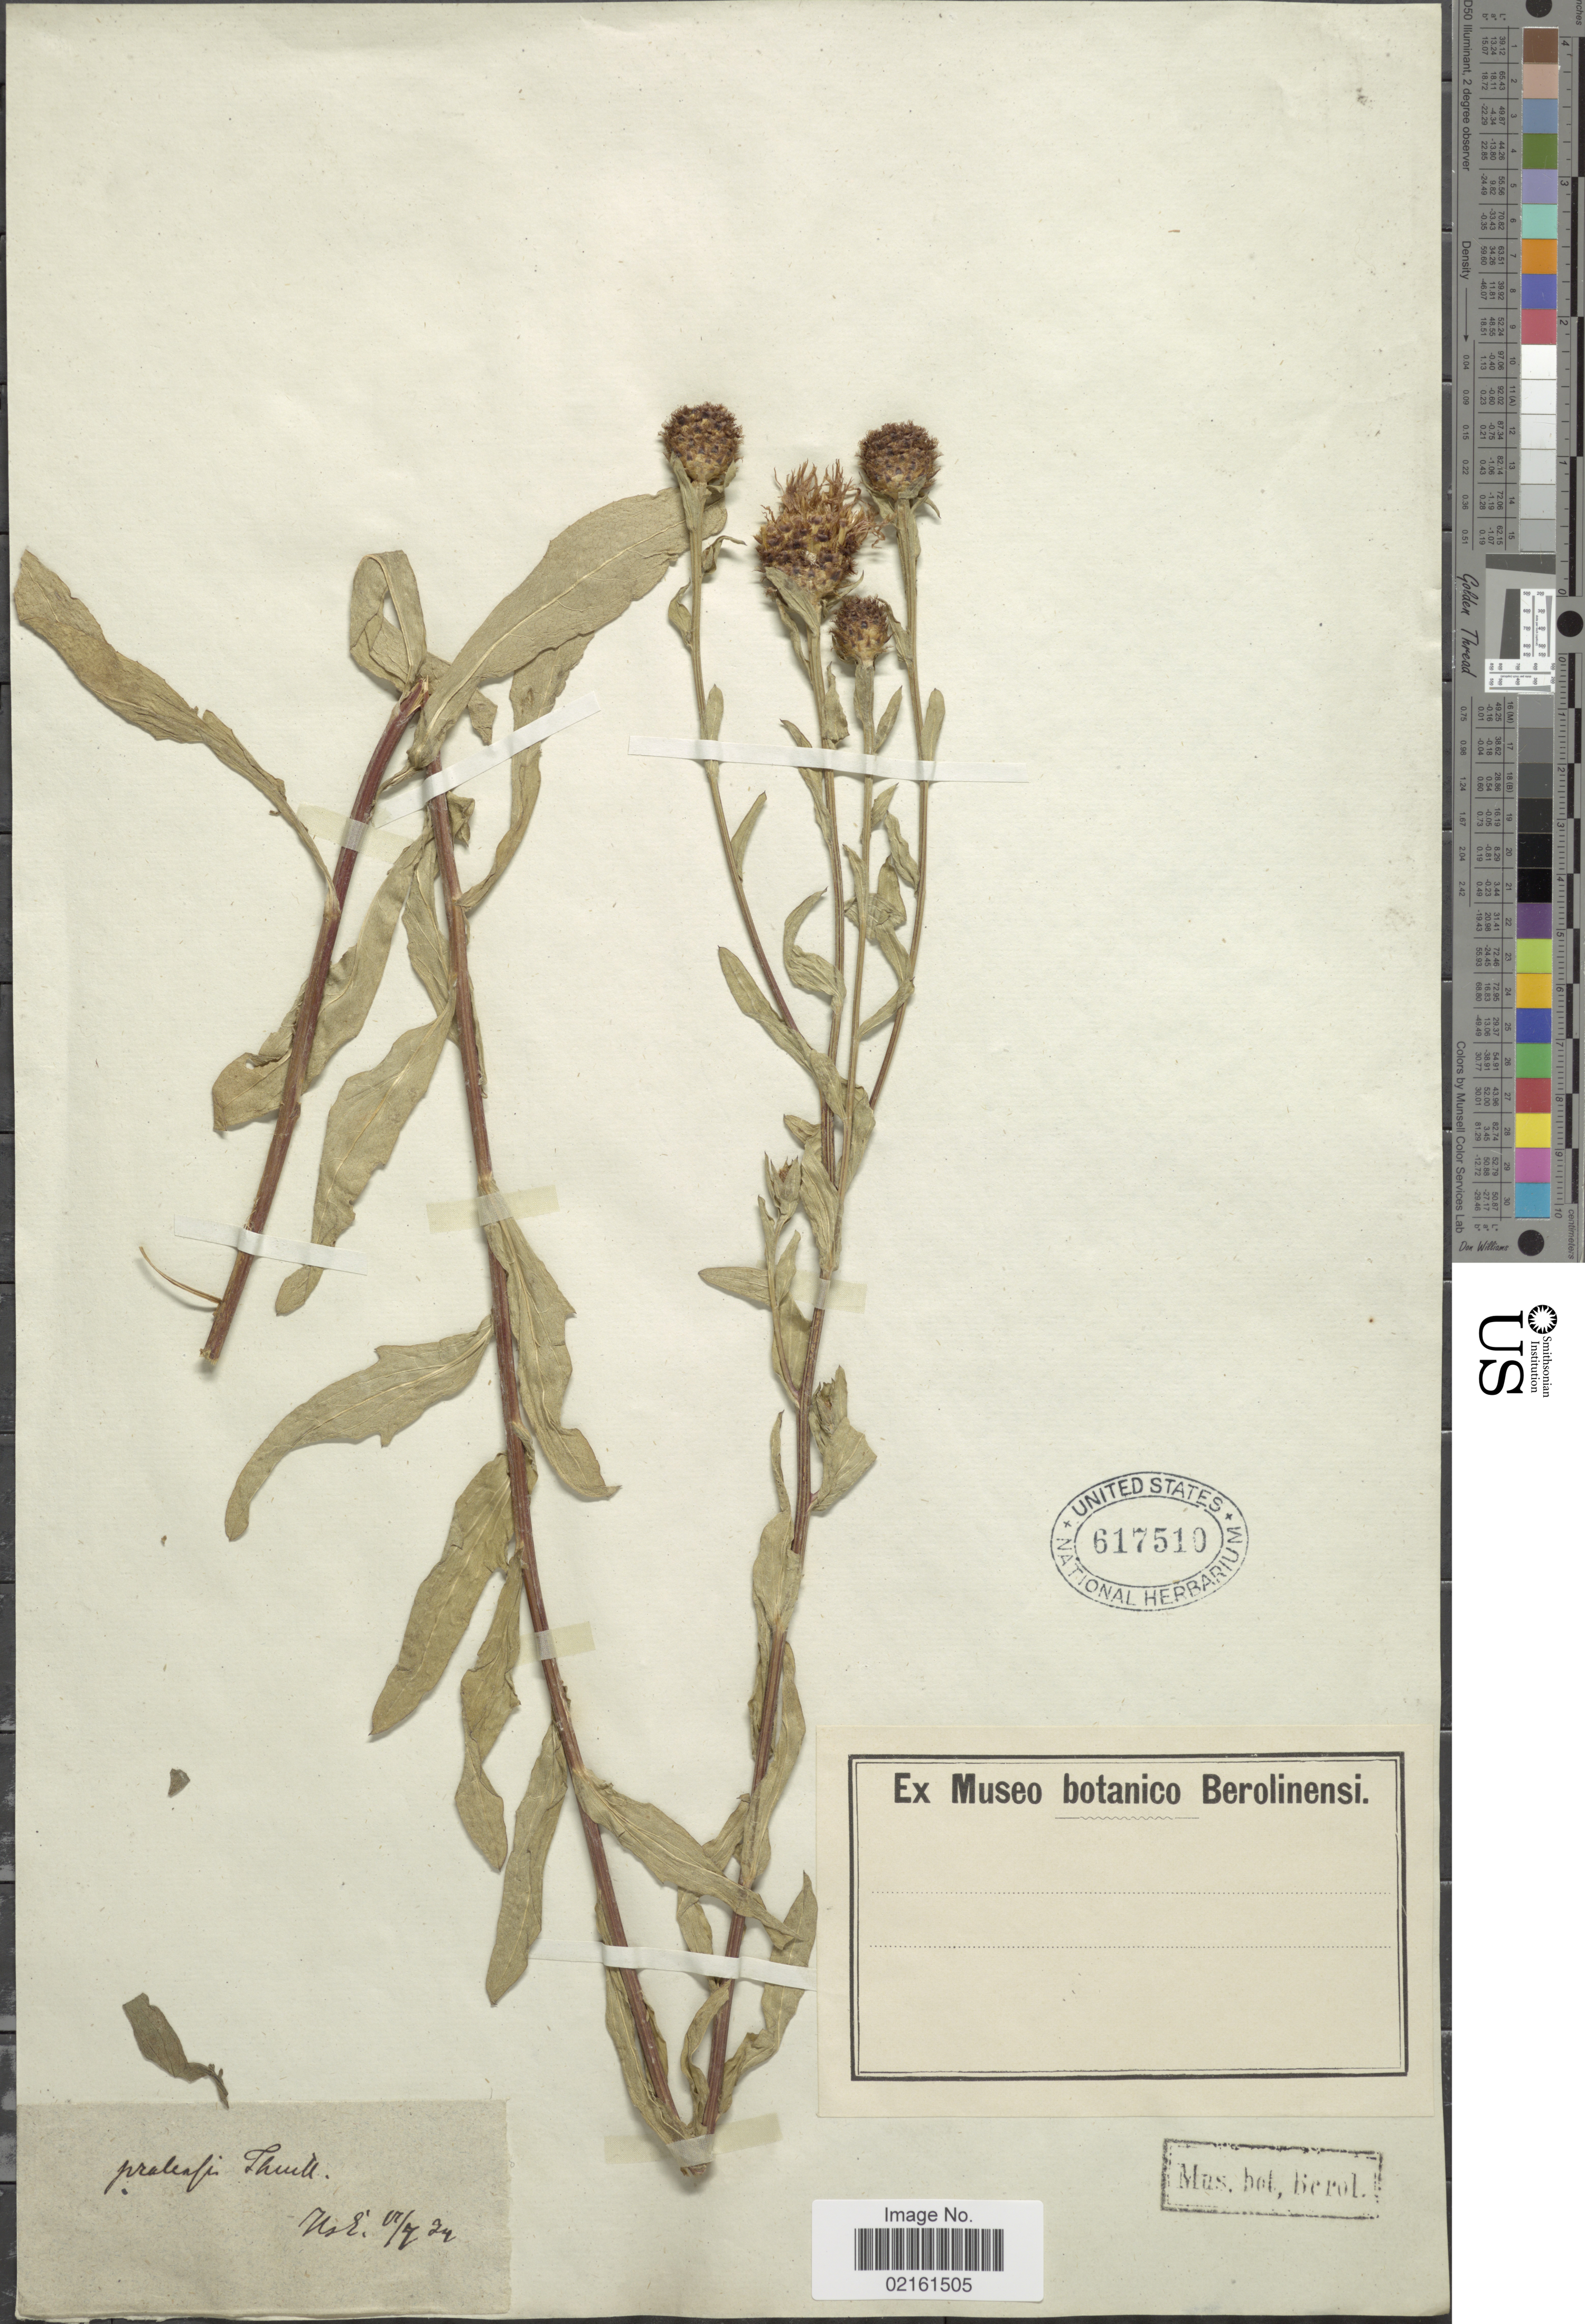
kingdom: Plantae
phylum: Tracheophyta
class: Magnoliopsida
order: Asterales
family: Asteraceae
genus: Centaurea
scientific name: Centaurea thuilliensis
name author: (Dostál) J. Duvign. & Lambinon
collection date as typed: Transcribed d/m/y: 7/6/24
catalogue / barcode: US 617510